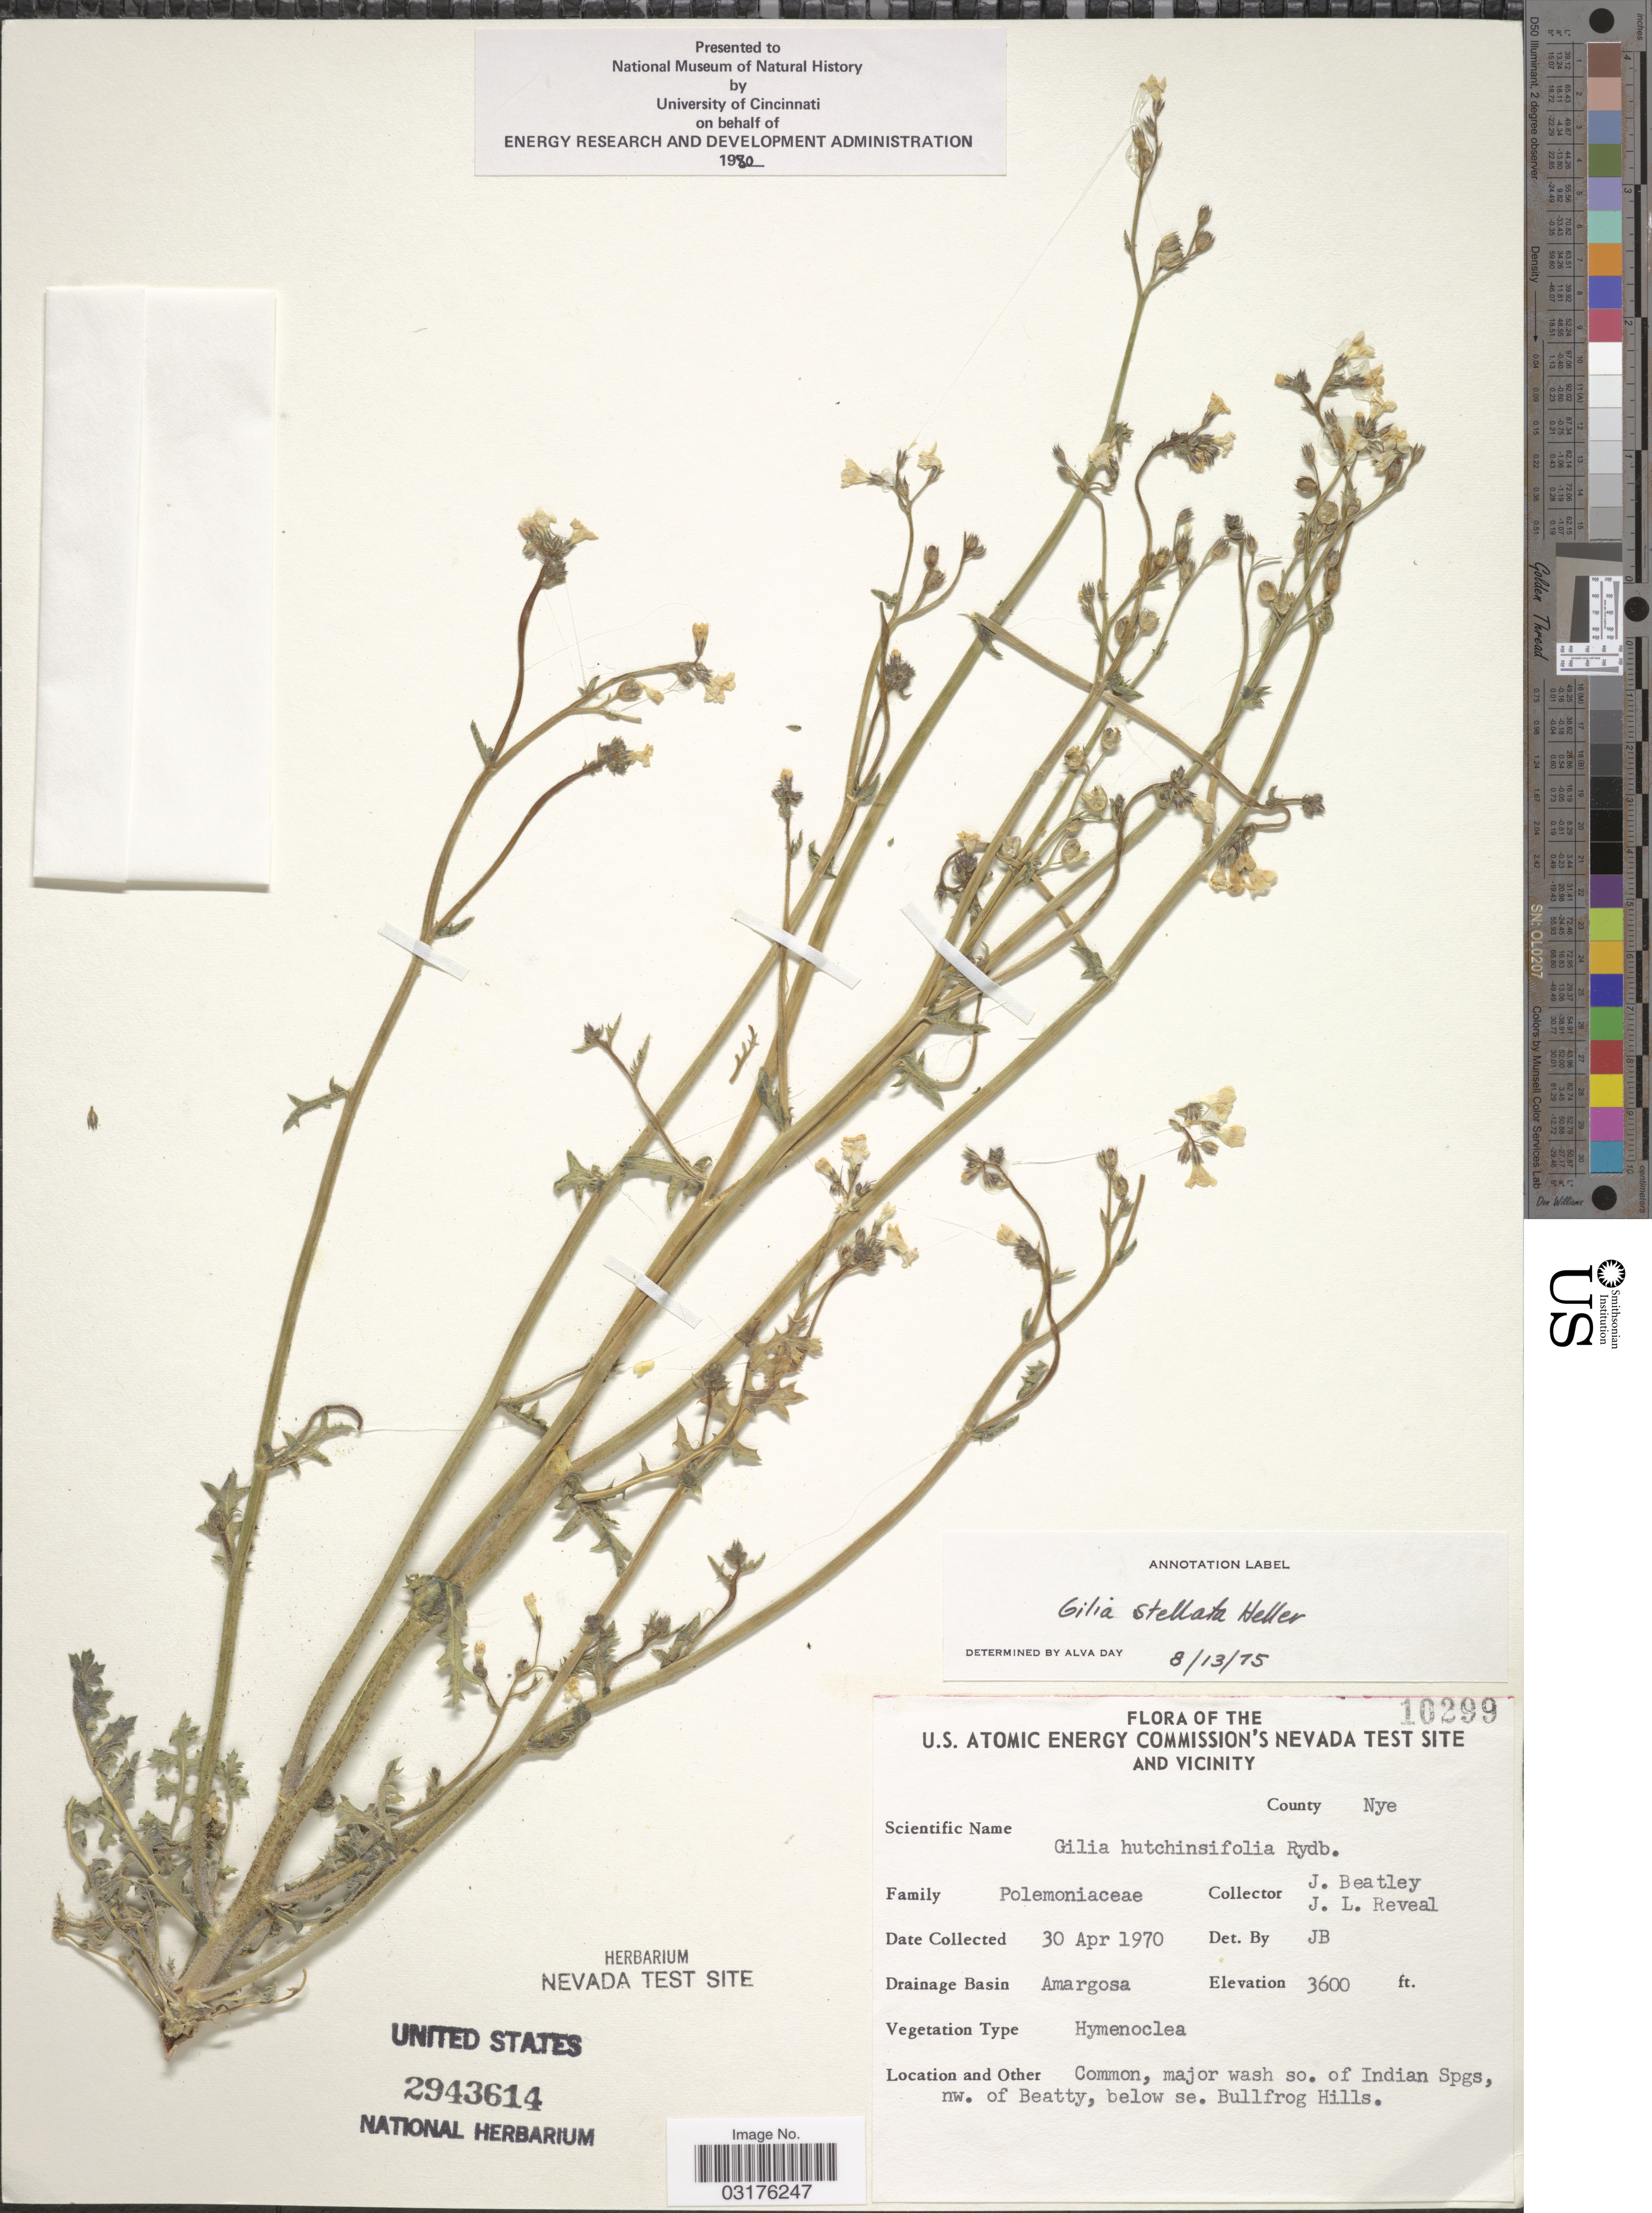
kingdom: Plantae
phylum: Tracheophyta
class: Magnoliopsida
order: Ericales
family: Polemoniaceae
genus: Gilia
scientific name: Gilia stellata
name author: A. Heller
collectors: J. C. Beatley & J. L. Reveal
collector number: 10299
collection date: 1970-04-30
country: United States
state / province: Nevada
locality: The U.S. Atomic Energy Commission's Nevada Test Site And Vicinity, County Nye, Drainage Basin Amargosa, Common, major wash so. of Indian Spgs, nw. of Beatty, below se. Bullfrog Hills.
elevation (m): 1097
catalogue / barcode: US 2943614